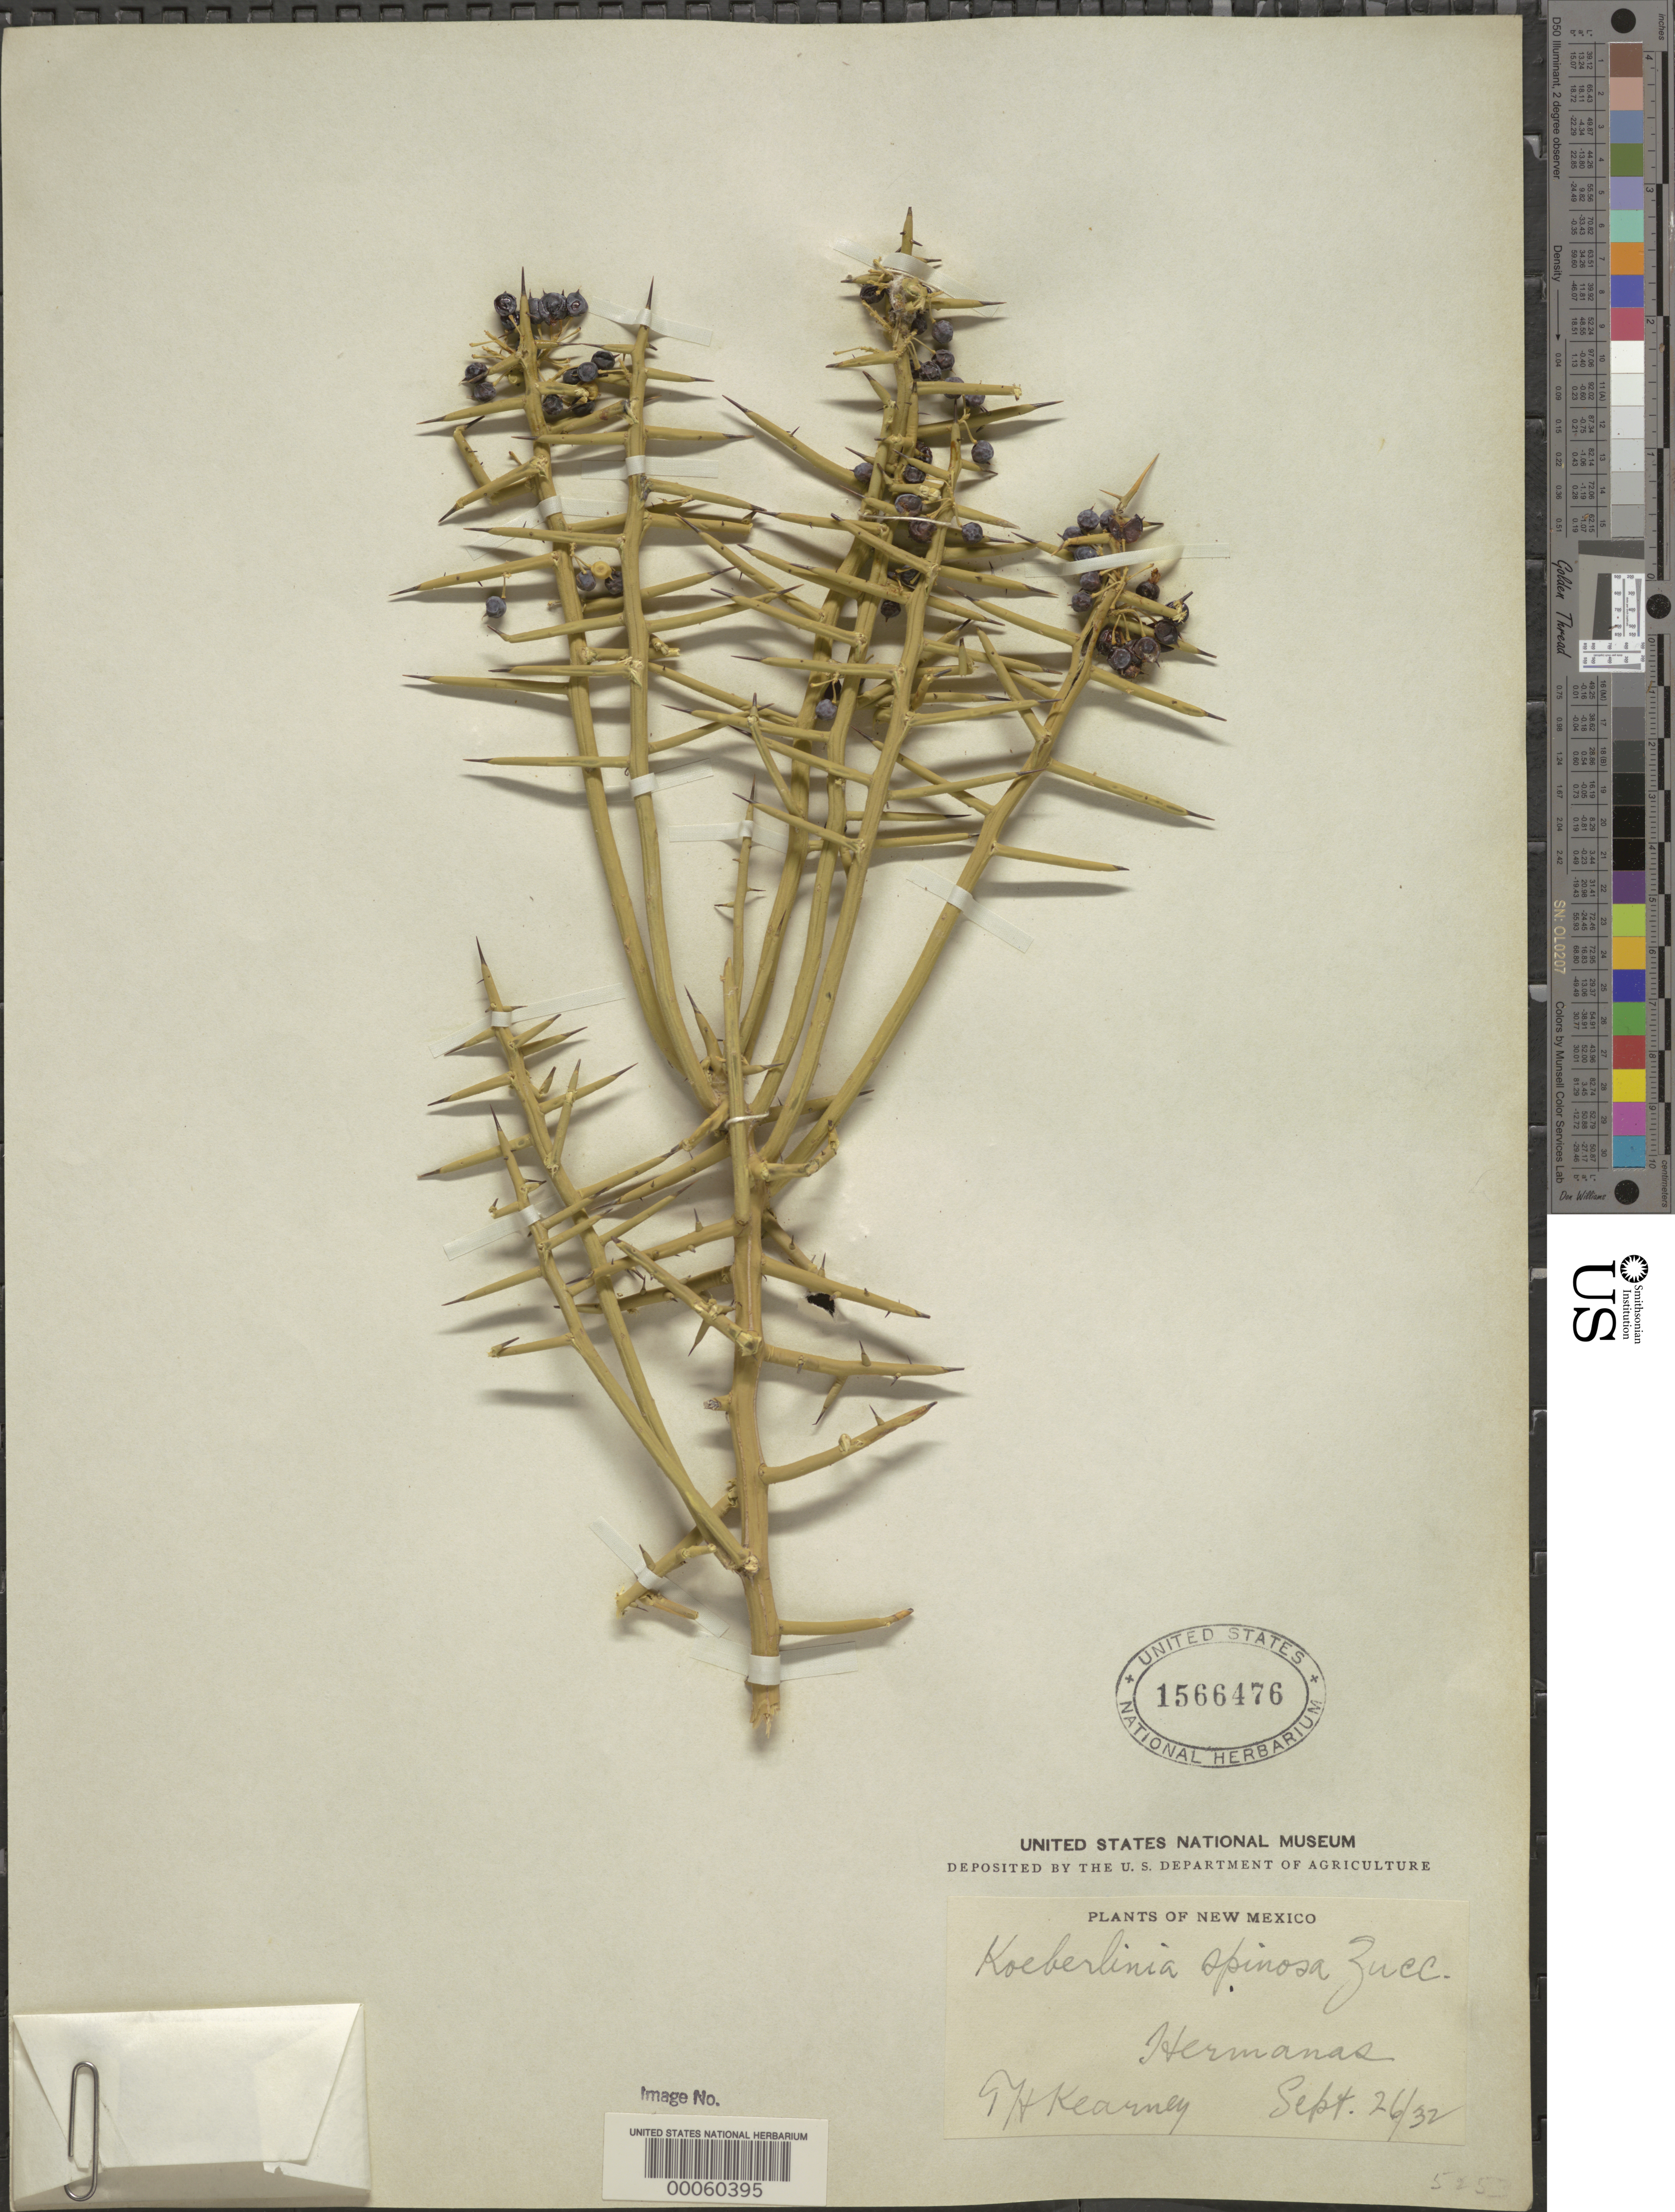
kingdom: Plantae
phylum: Tracheophyta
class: Magnoliopsida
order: Brassicales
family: Koeberliniaceae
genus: Koeberlinia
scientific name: Koeberlinia spinosa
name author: Zucc.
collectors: T. H. Kearney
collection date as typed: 26 Sep 1932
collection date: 1932-09-26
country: United States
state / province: New Mexico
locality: Hermanas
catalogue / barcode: US 1566476